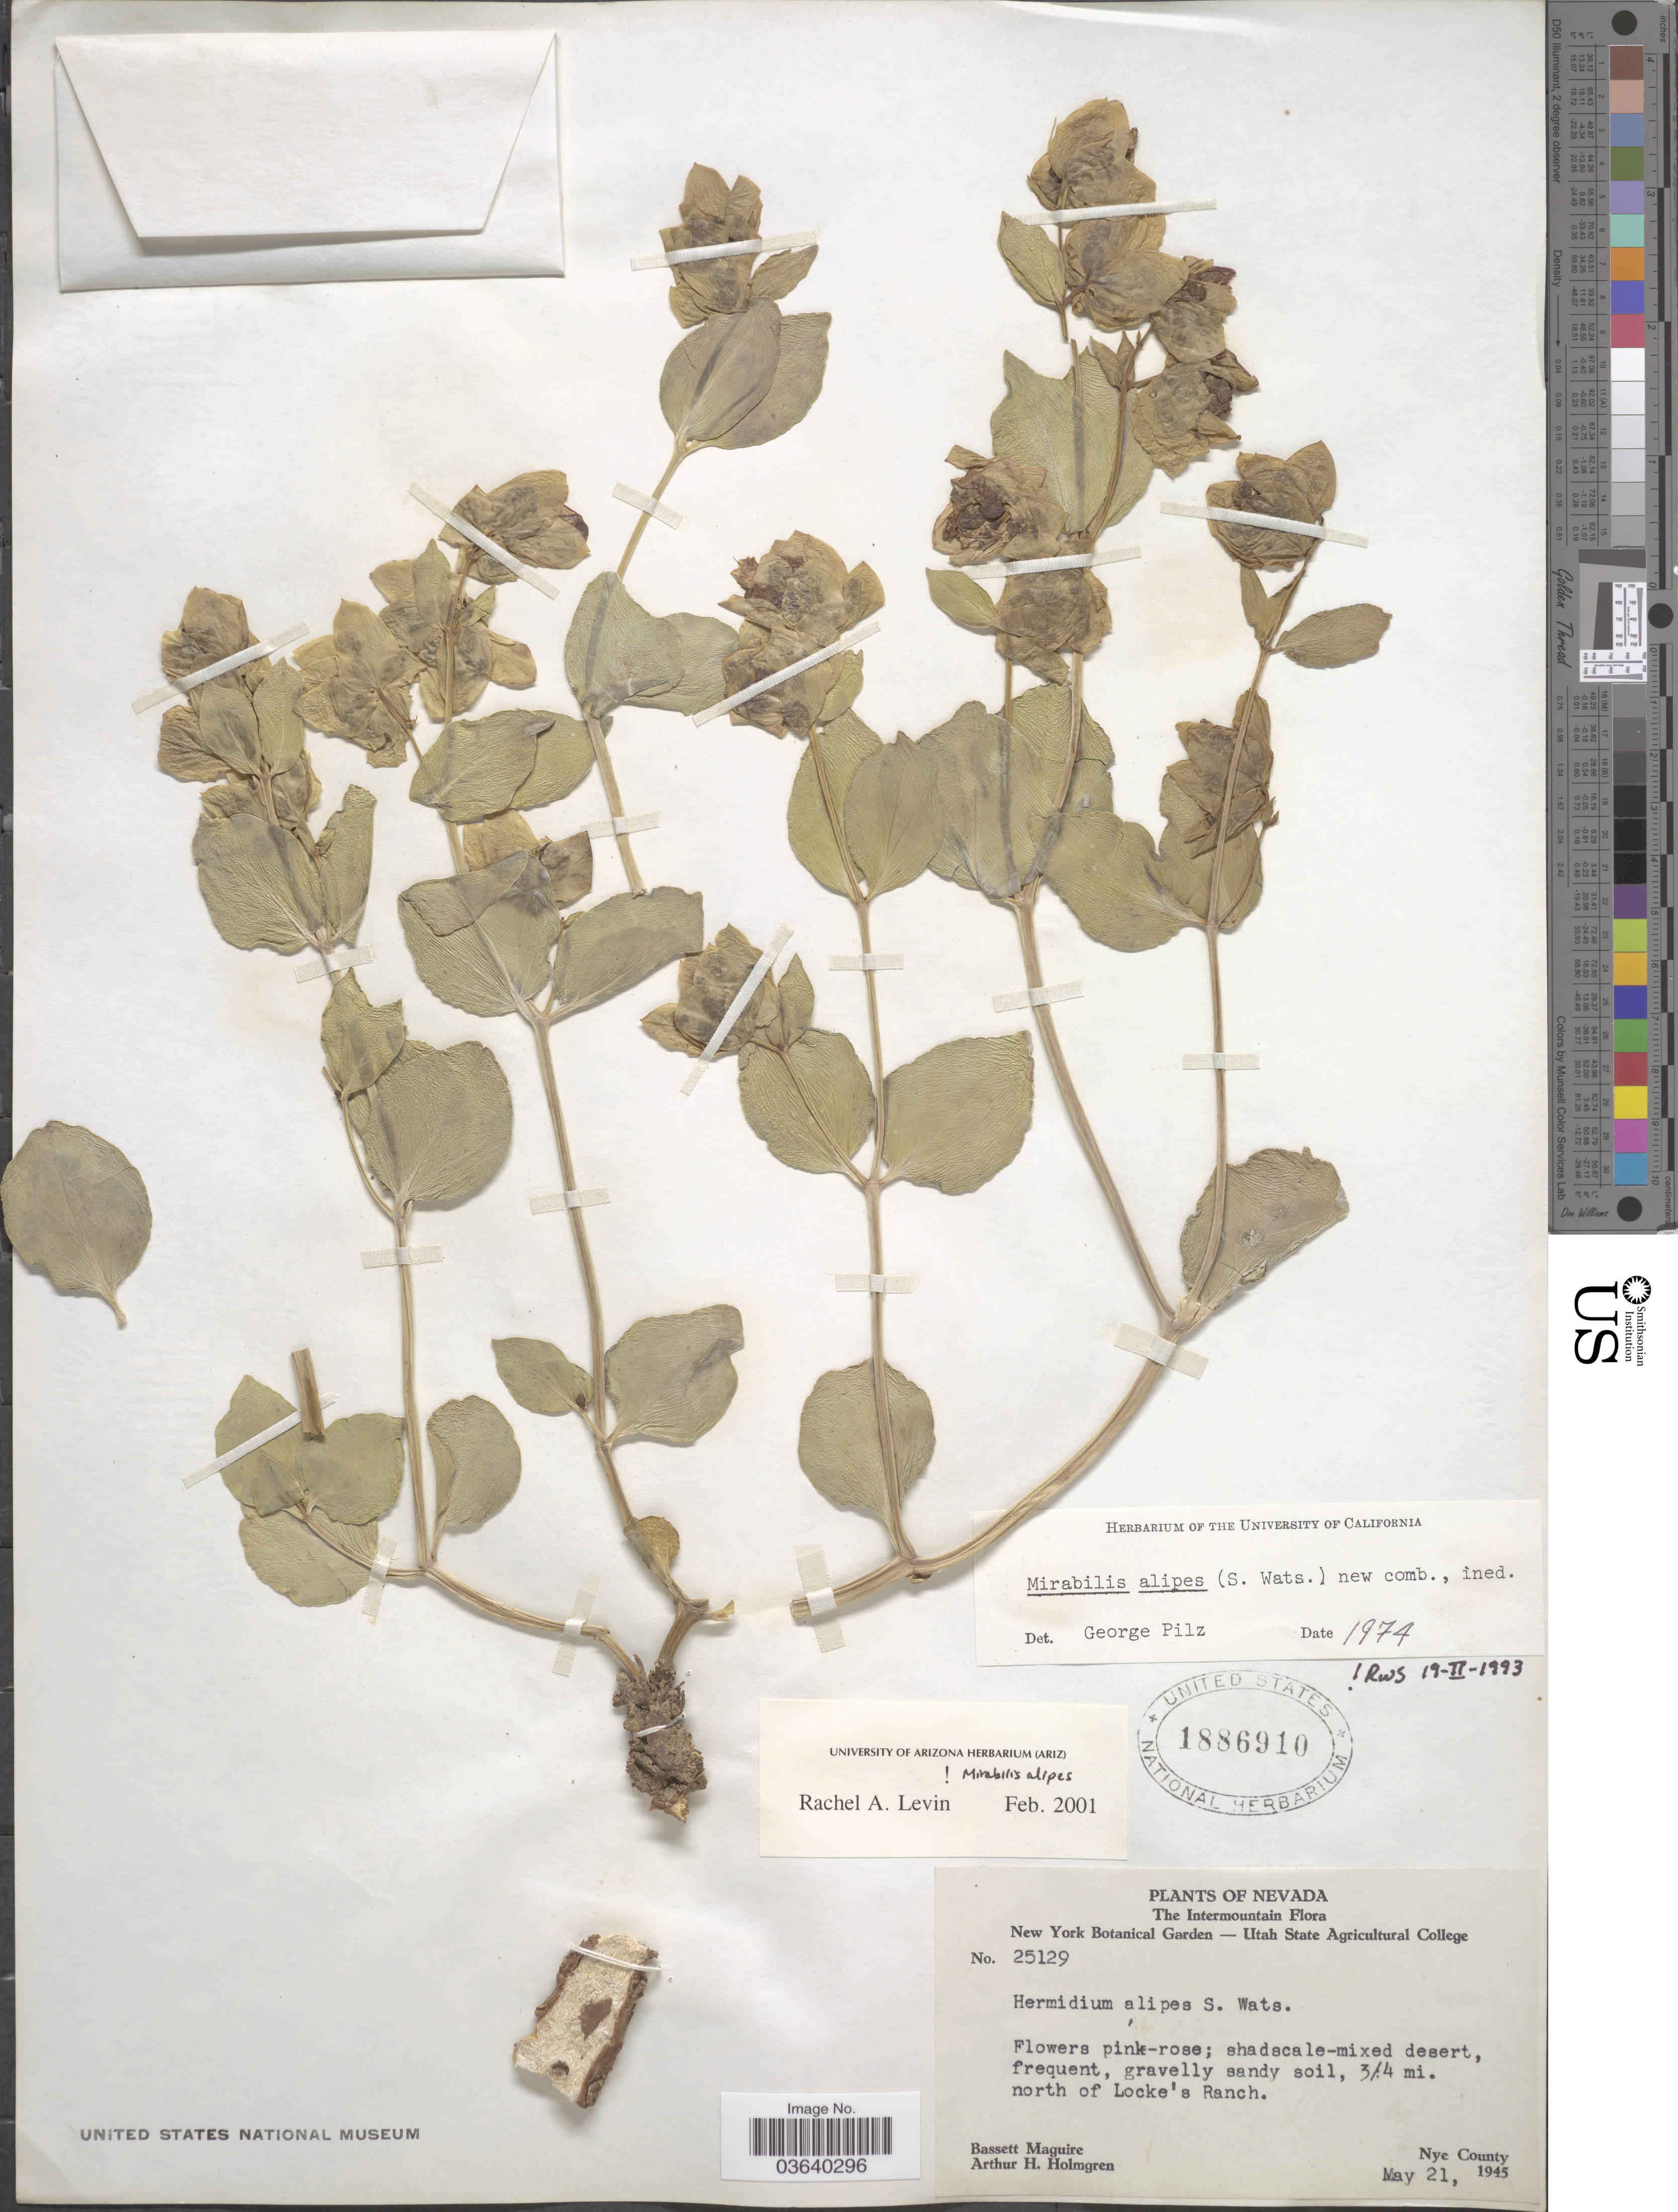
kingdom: Plantae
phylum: Tracheophyta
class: Magnoliopsida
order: Caryophyllales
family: Nyctaginaceae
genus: Mirabilis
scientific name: Mirabilis alipes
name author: (S. Watson) Pilz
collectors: B. Maguire & A. H. Holmgren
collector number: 25129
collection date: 1945-05-21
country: United States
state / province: Nevada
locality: Intermountain, 3/4 mi. north of Locke's Ranch. Nye County.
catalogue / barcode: US 1886910